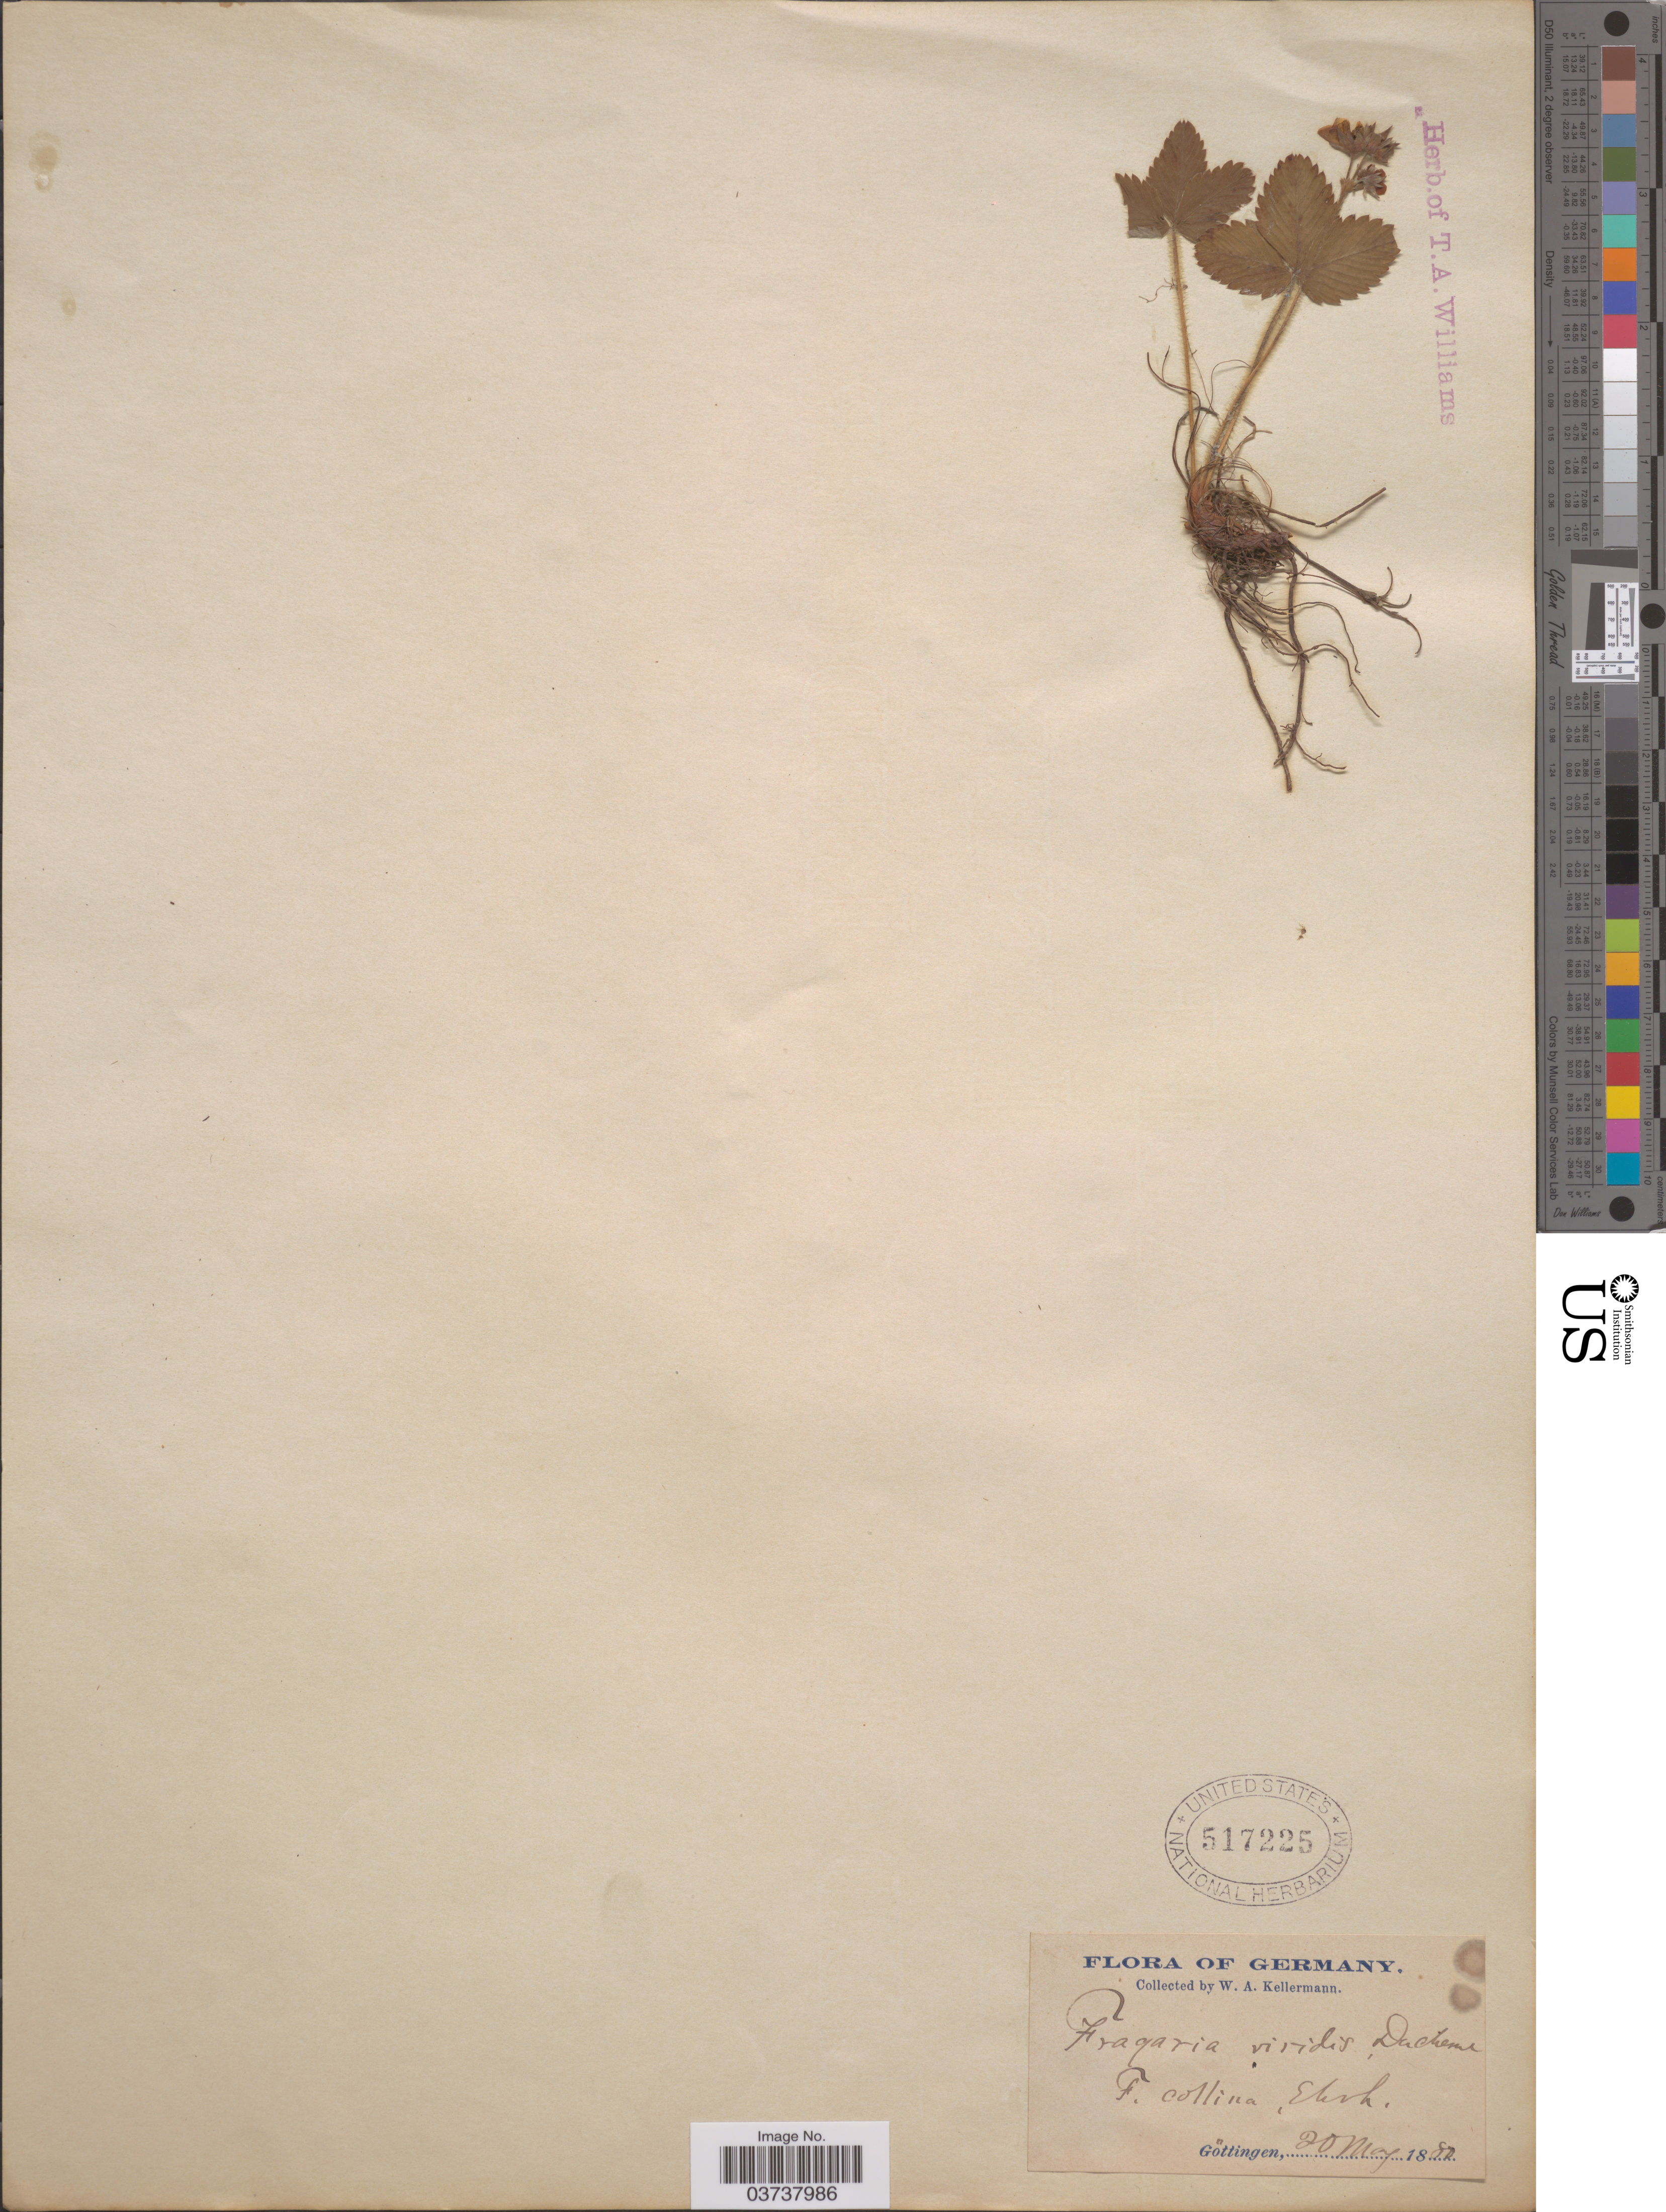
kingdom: Plantae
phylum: Tracheophyta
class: Magnoliopsida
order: Rosales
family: Rosaceae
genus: Fragaria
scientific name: Fragaria viridis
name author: Duch.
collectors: W. A. Kellermann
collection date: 1880-05-20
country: Germany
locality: F. collina, Ehrh. Göttingen.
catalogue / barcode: US 517225